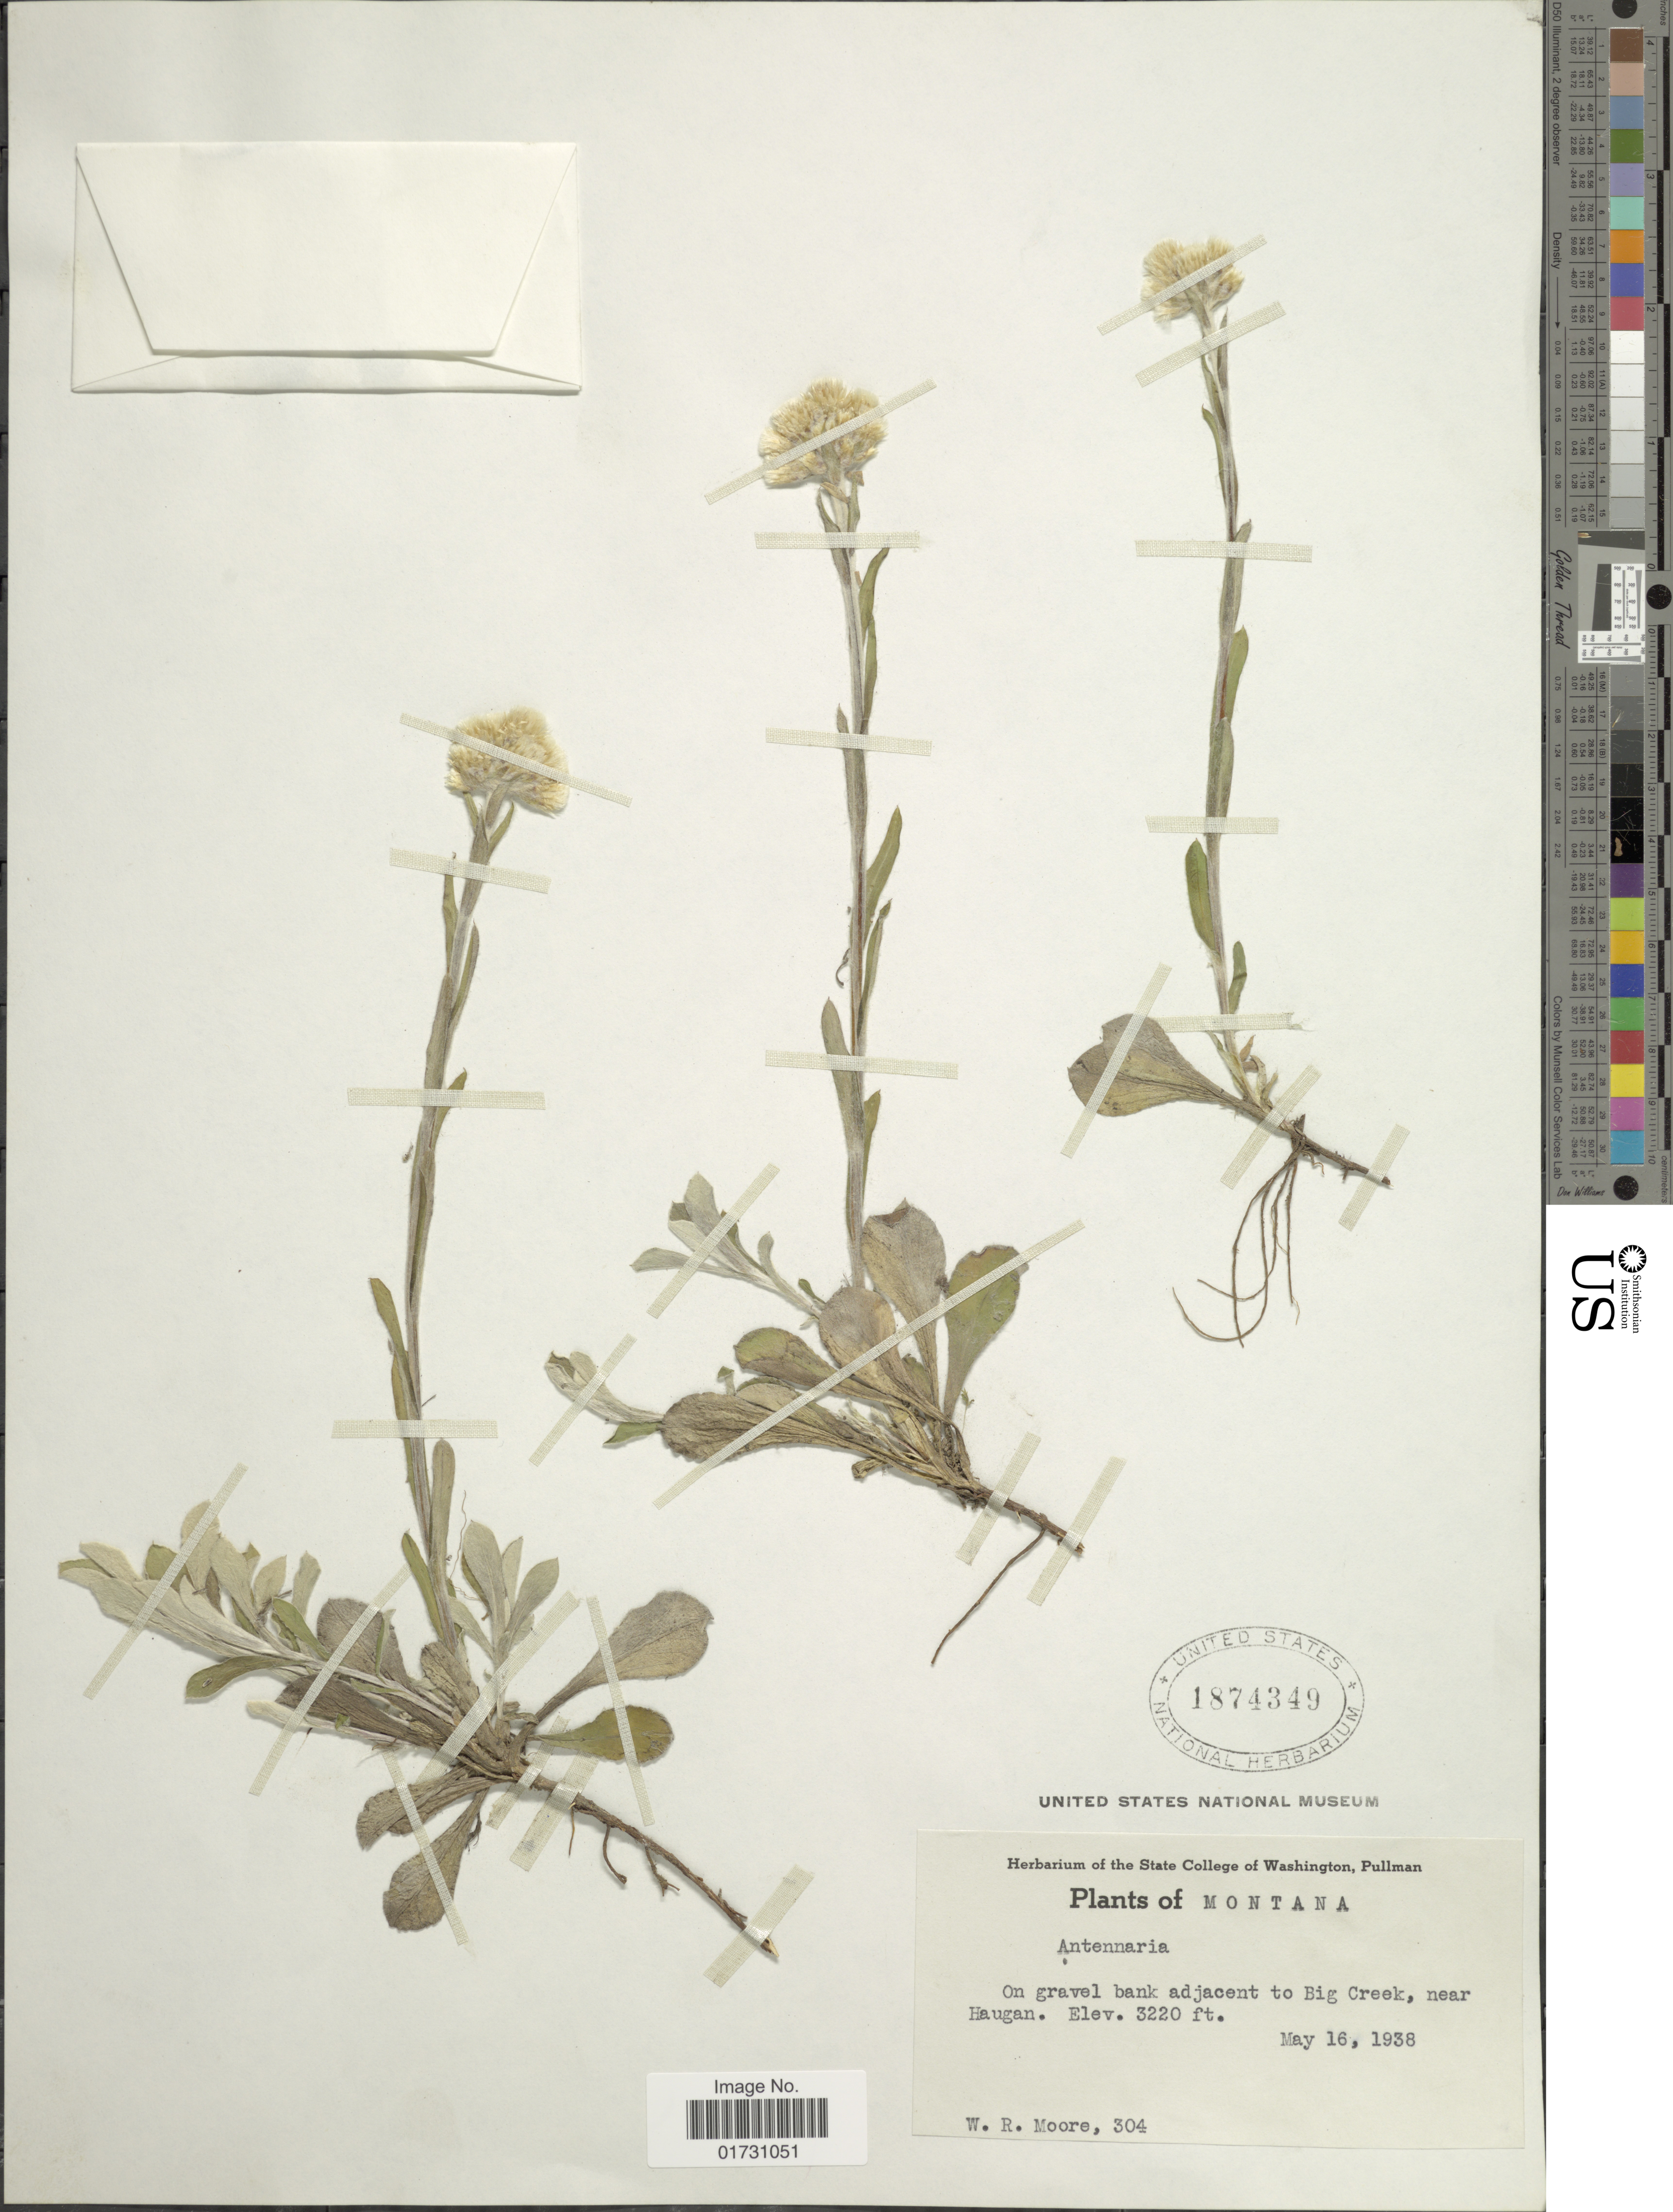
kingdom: Plantae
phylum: Tracheophyta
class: Magnoliopsida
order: Asterales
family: Asteraceae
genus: Antennaria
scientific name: Antennaria howellii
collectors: W. Moore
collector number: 304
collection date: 1938-05-16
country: United States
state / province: Montana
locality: On gravel bank adjacent to Big Creek, near Haugan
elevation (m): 981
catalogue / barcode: US 1874349